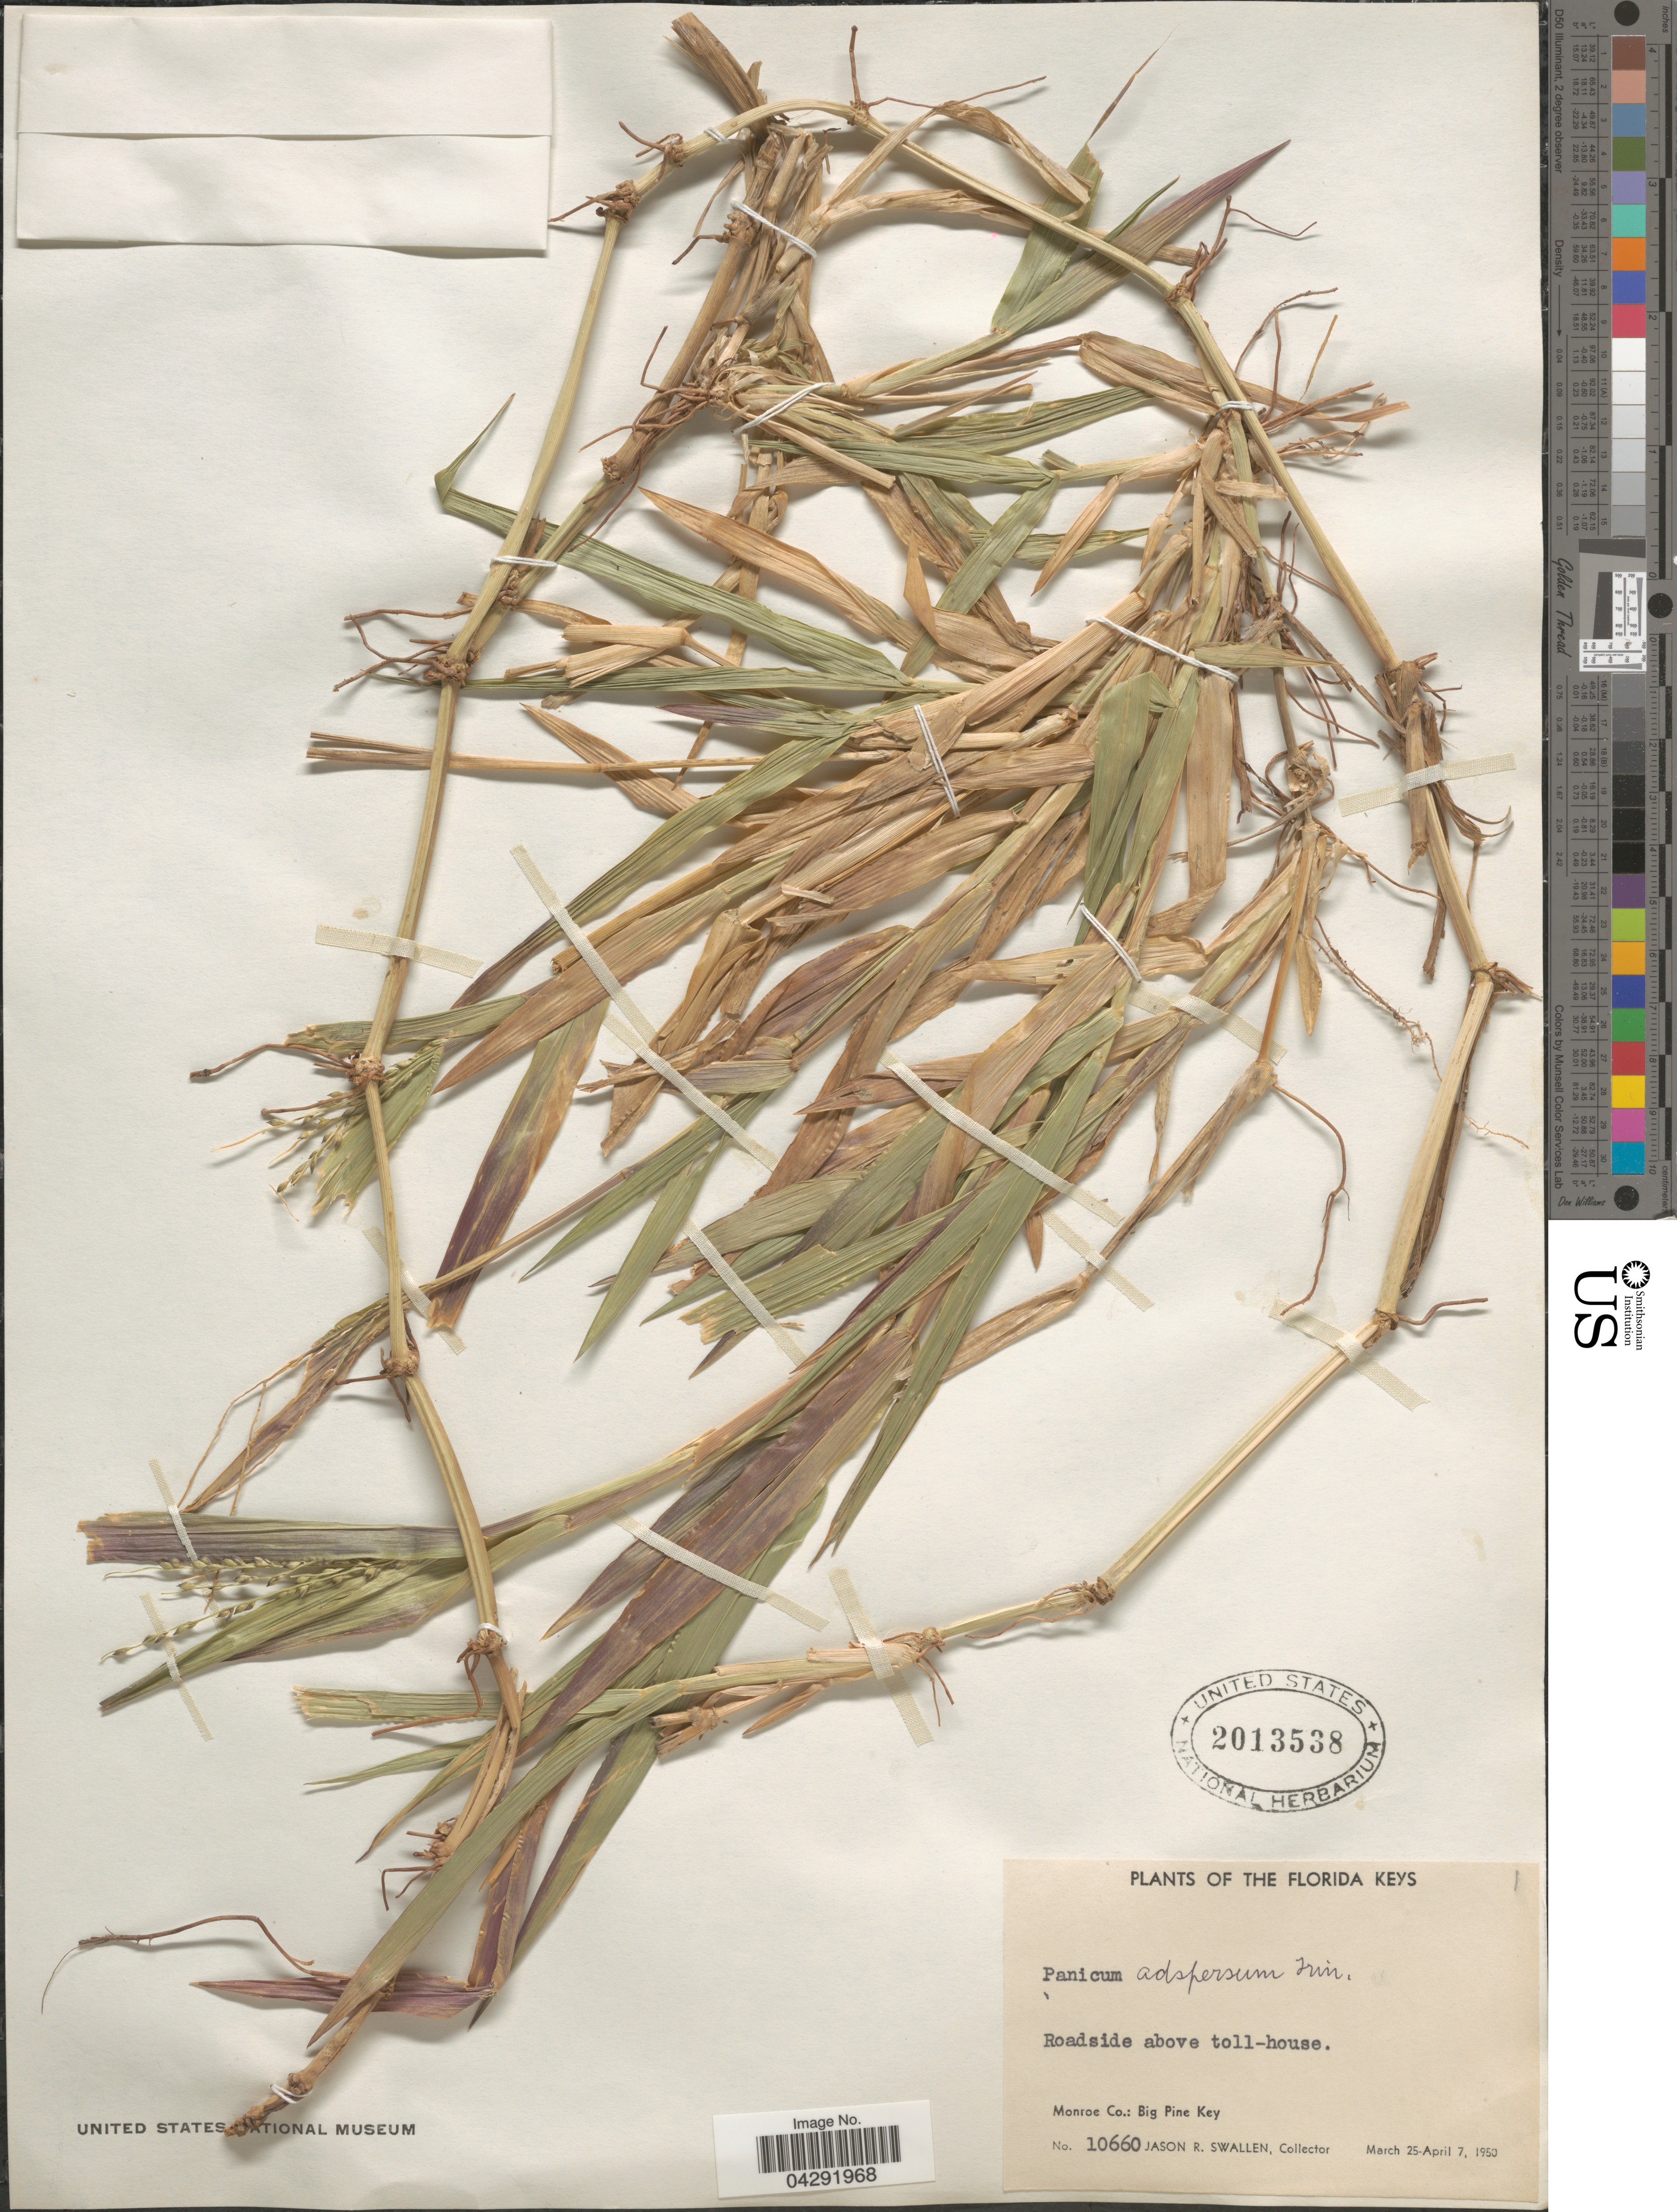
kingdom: Plantae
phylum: Tracheophyta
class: Liliopsida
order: Poales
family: Poaceae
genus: Urochloa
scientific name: Urochloa adspersa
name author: (Trin.) R.D. Webster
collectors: J. R. Swallen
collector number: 10660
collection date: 1950-03-25/1950-04-07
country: United States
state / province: Florida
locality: The Florida Keys. Monroe Co.: Big Pine Key.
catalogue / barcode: US 2013538